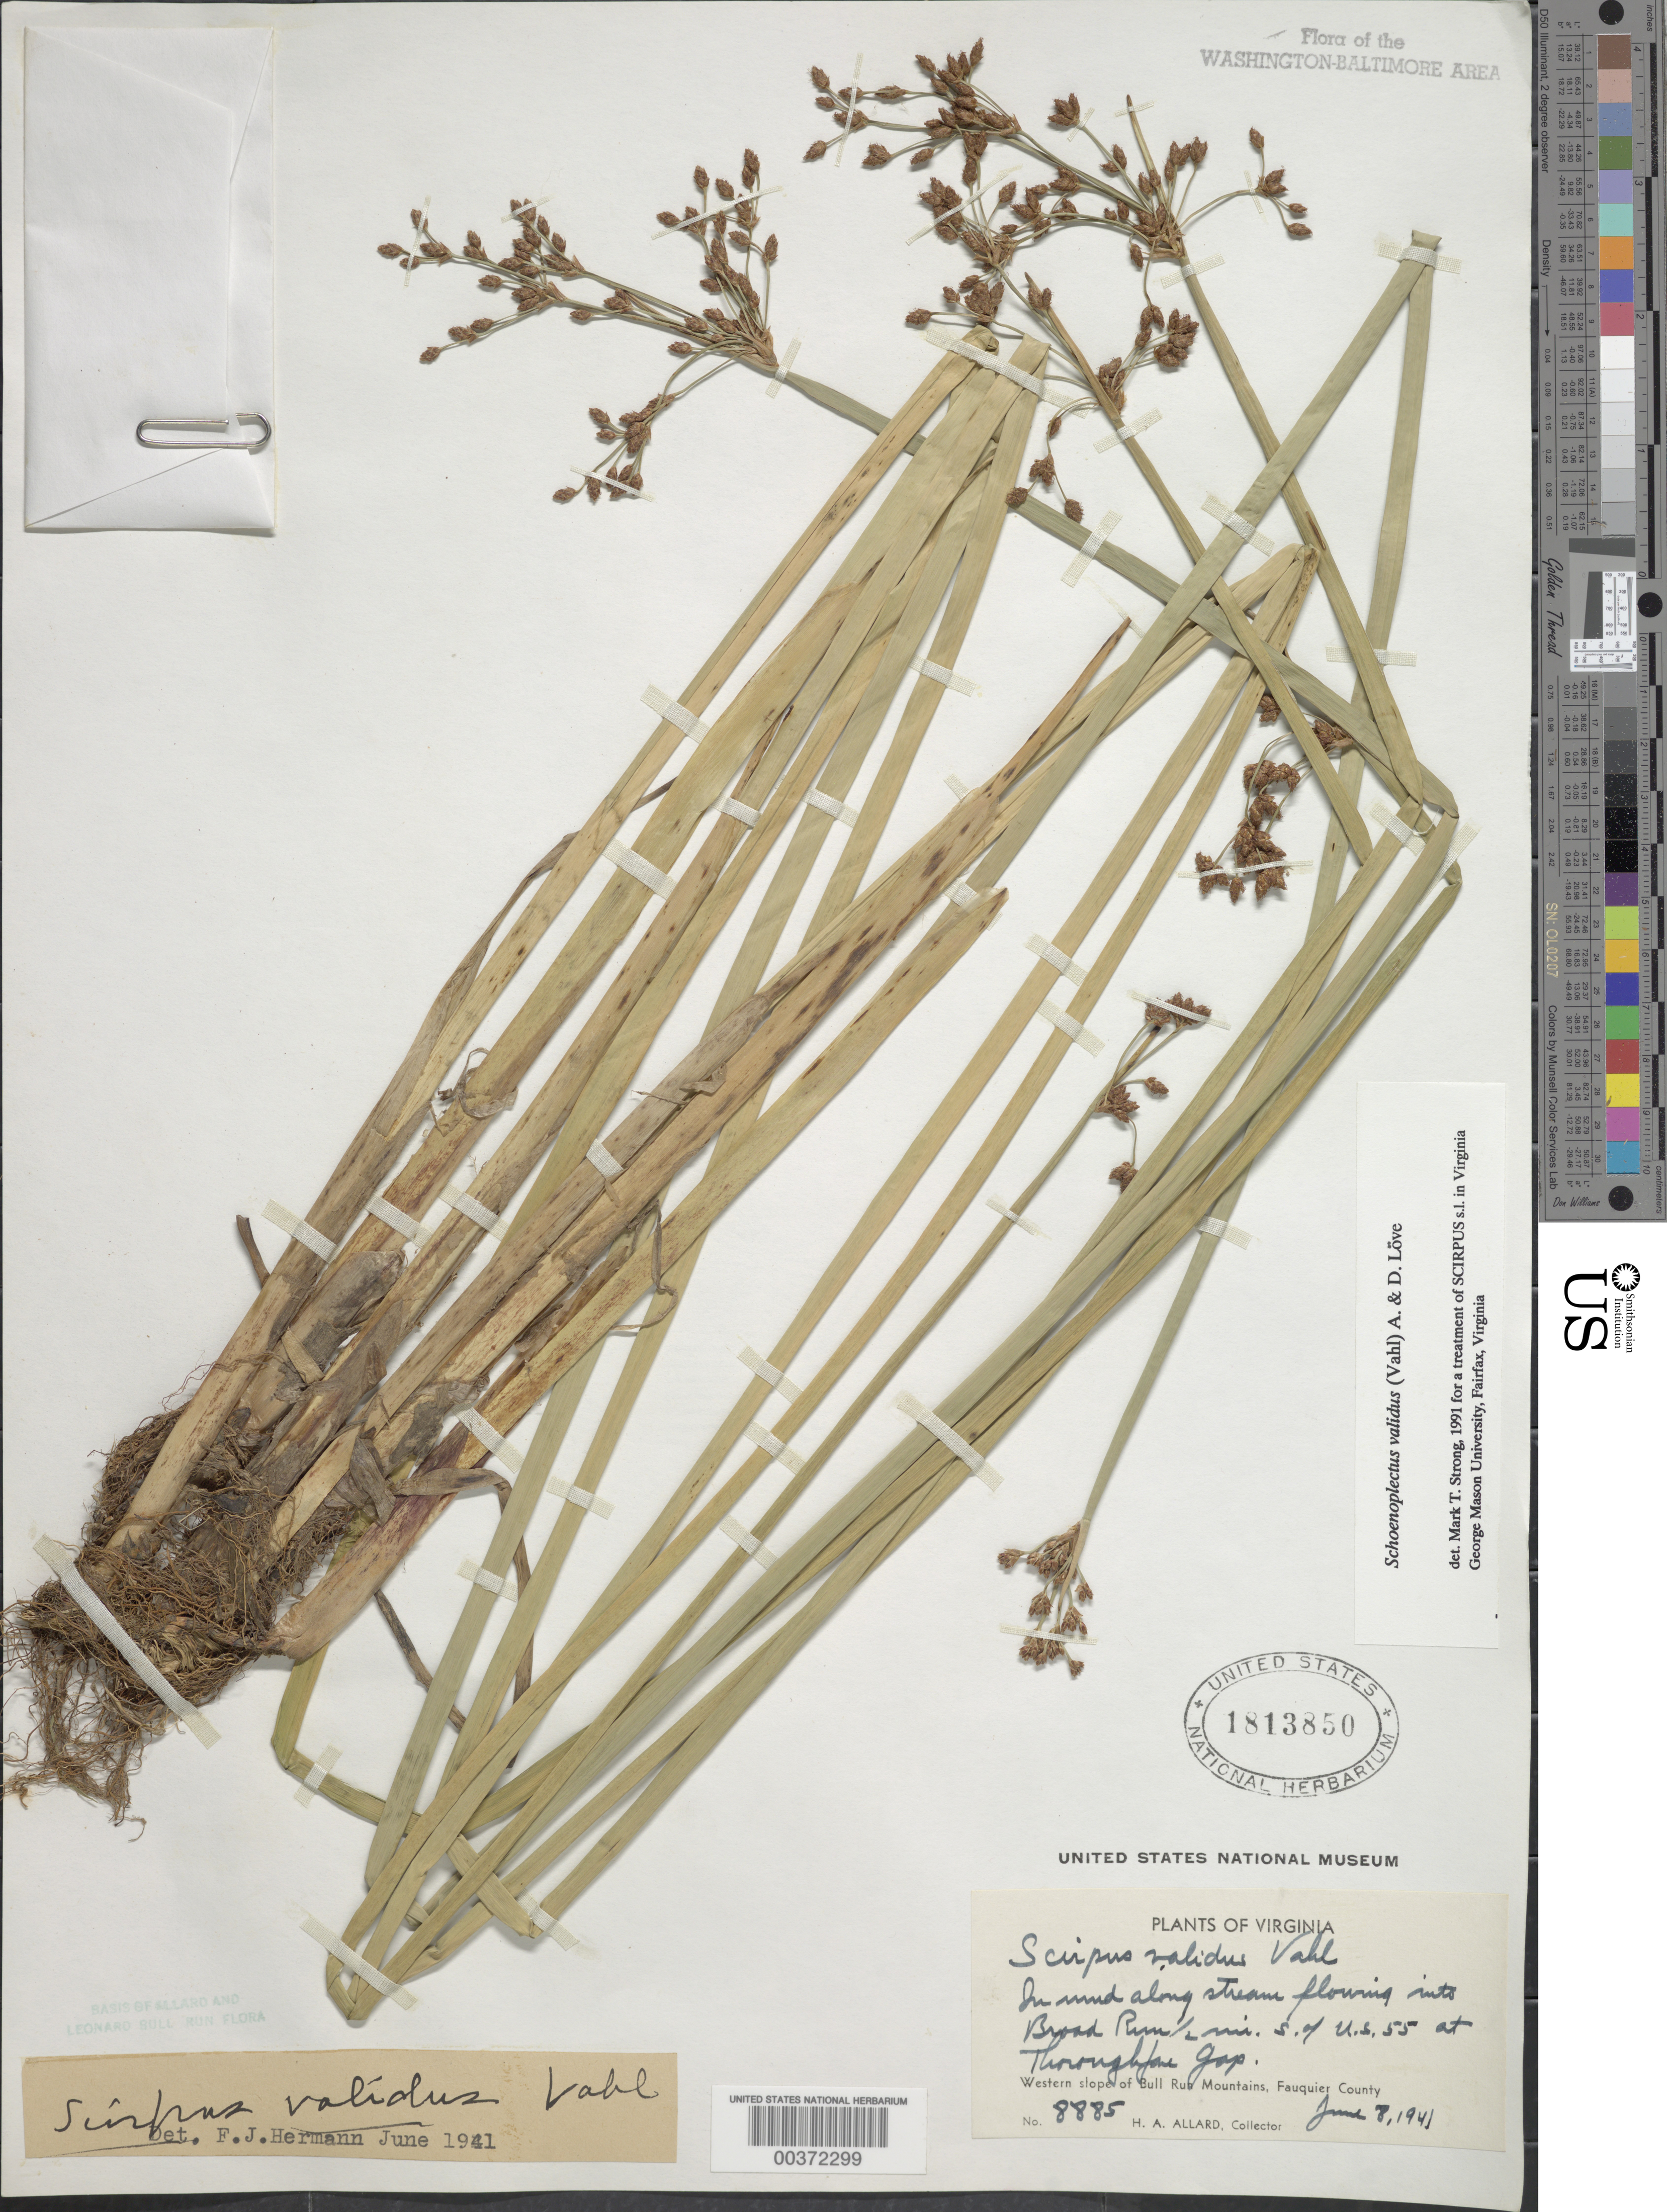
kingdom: Plantae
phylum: Tracheophyta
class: Liliopsida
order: Poales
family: Cyperaceae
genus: Schoenoplectus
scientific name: Schoenoplectus validus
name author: (Vahl) Á. Löve & D. Löve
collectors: H. A. Allard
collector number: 8885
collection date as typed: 08 Jun 1941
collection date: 1941-06-08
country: United States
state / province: Virginia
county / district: Fauquier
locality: Broad Run, S of US 55, Thorofare Gap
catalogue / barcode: US 1813850